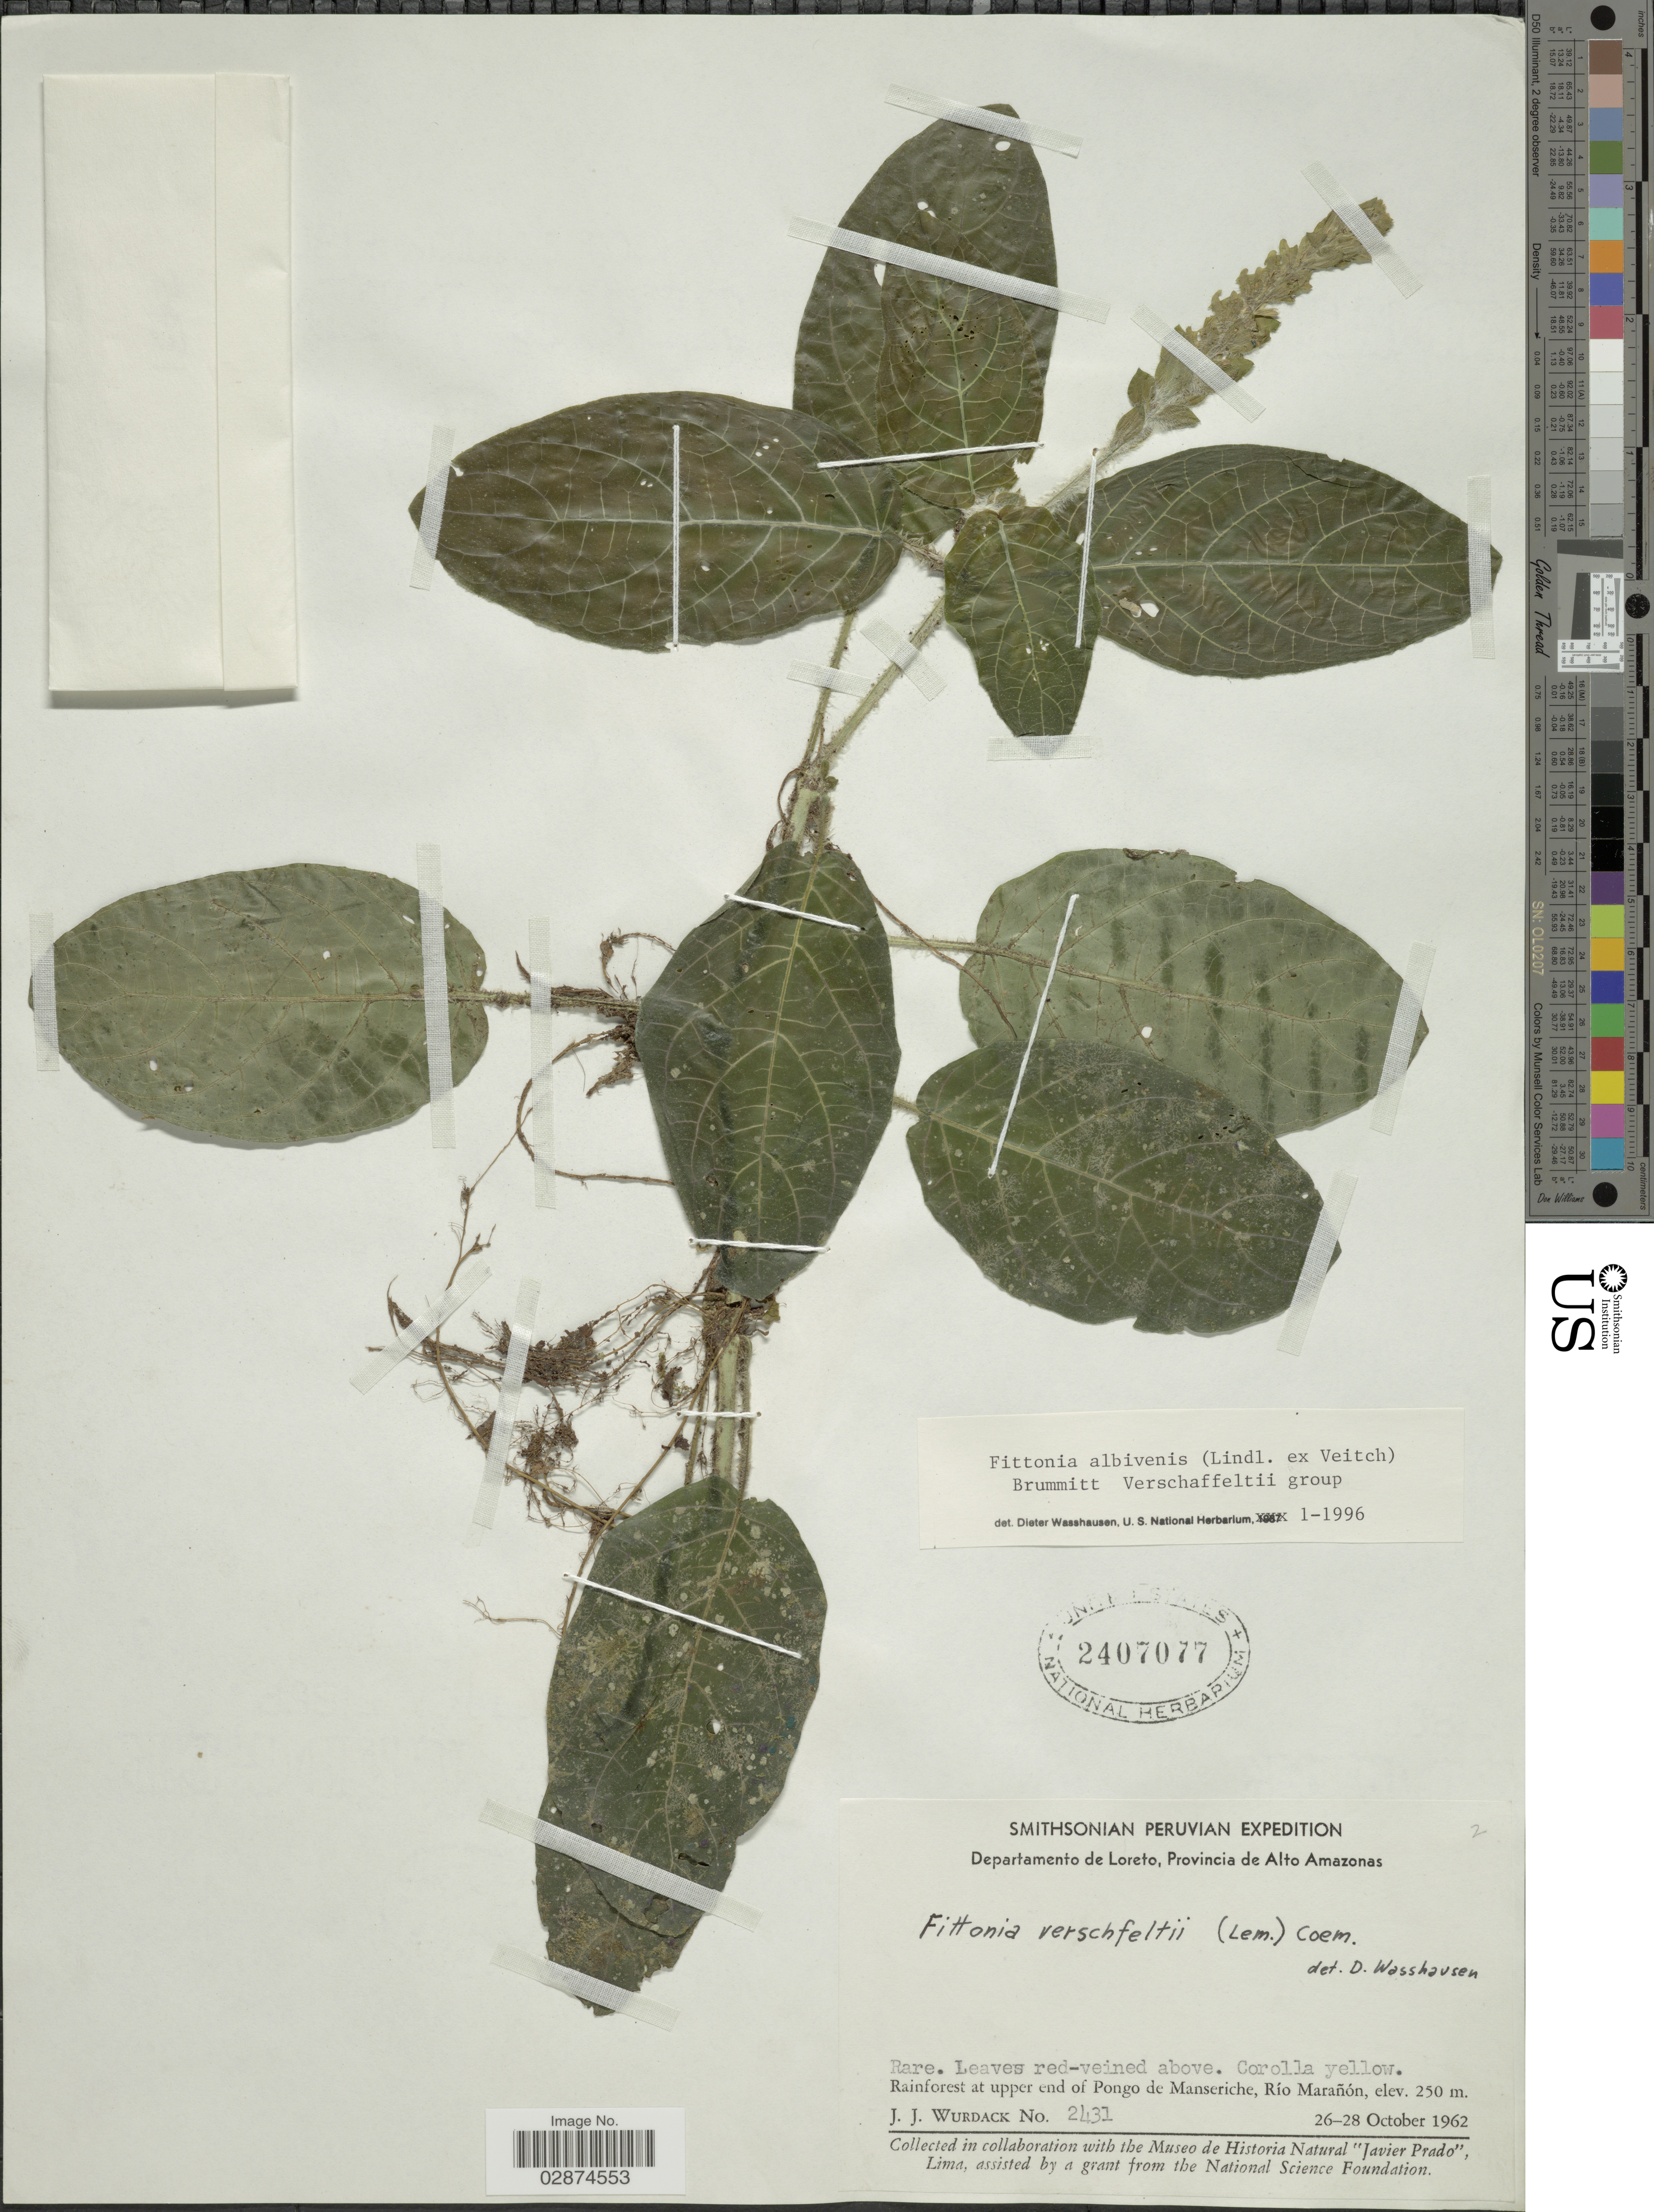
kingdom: Plantae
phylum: Tracheophyta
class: Magnoliopsida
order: Lamiales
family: Acanthaceae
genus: Fittonia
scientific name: Fittonia albivenis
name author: (Lindl. ex Veitch) Brummitt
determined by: Wasshausen, Dieter C., (BOT), Smithsonian Institution - National Museum of Natural History (UNITED STATES)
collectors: J. J. Wurdack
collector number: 2431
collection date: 1962-10-26/1962-10-28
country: Peru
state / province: Loreto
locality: Departamento de Loreto, Provincia de Alto Amazonas. Rainforest at upper end of Pongo de Manseriche, Río Marañón.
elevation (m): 250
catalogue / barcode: US 2407077